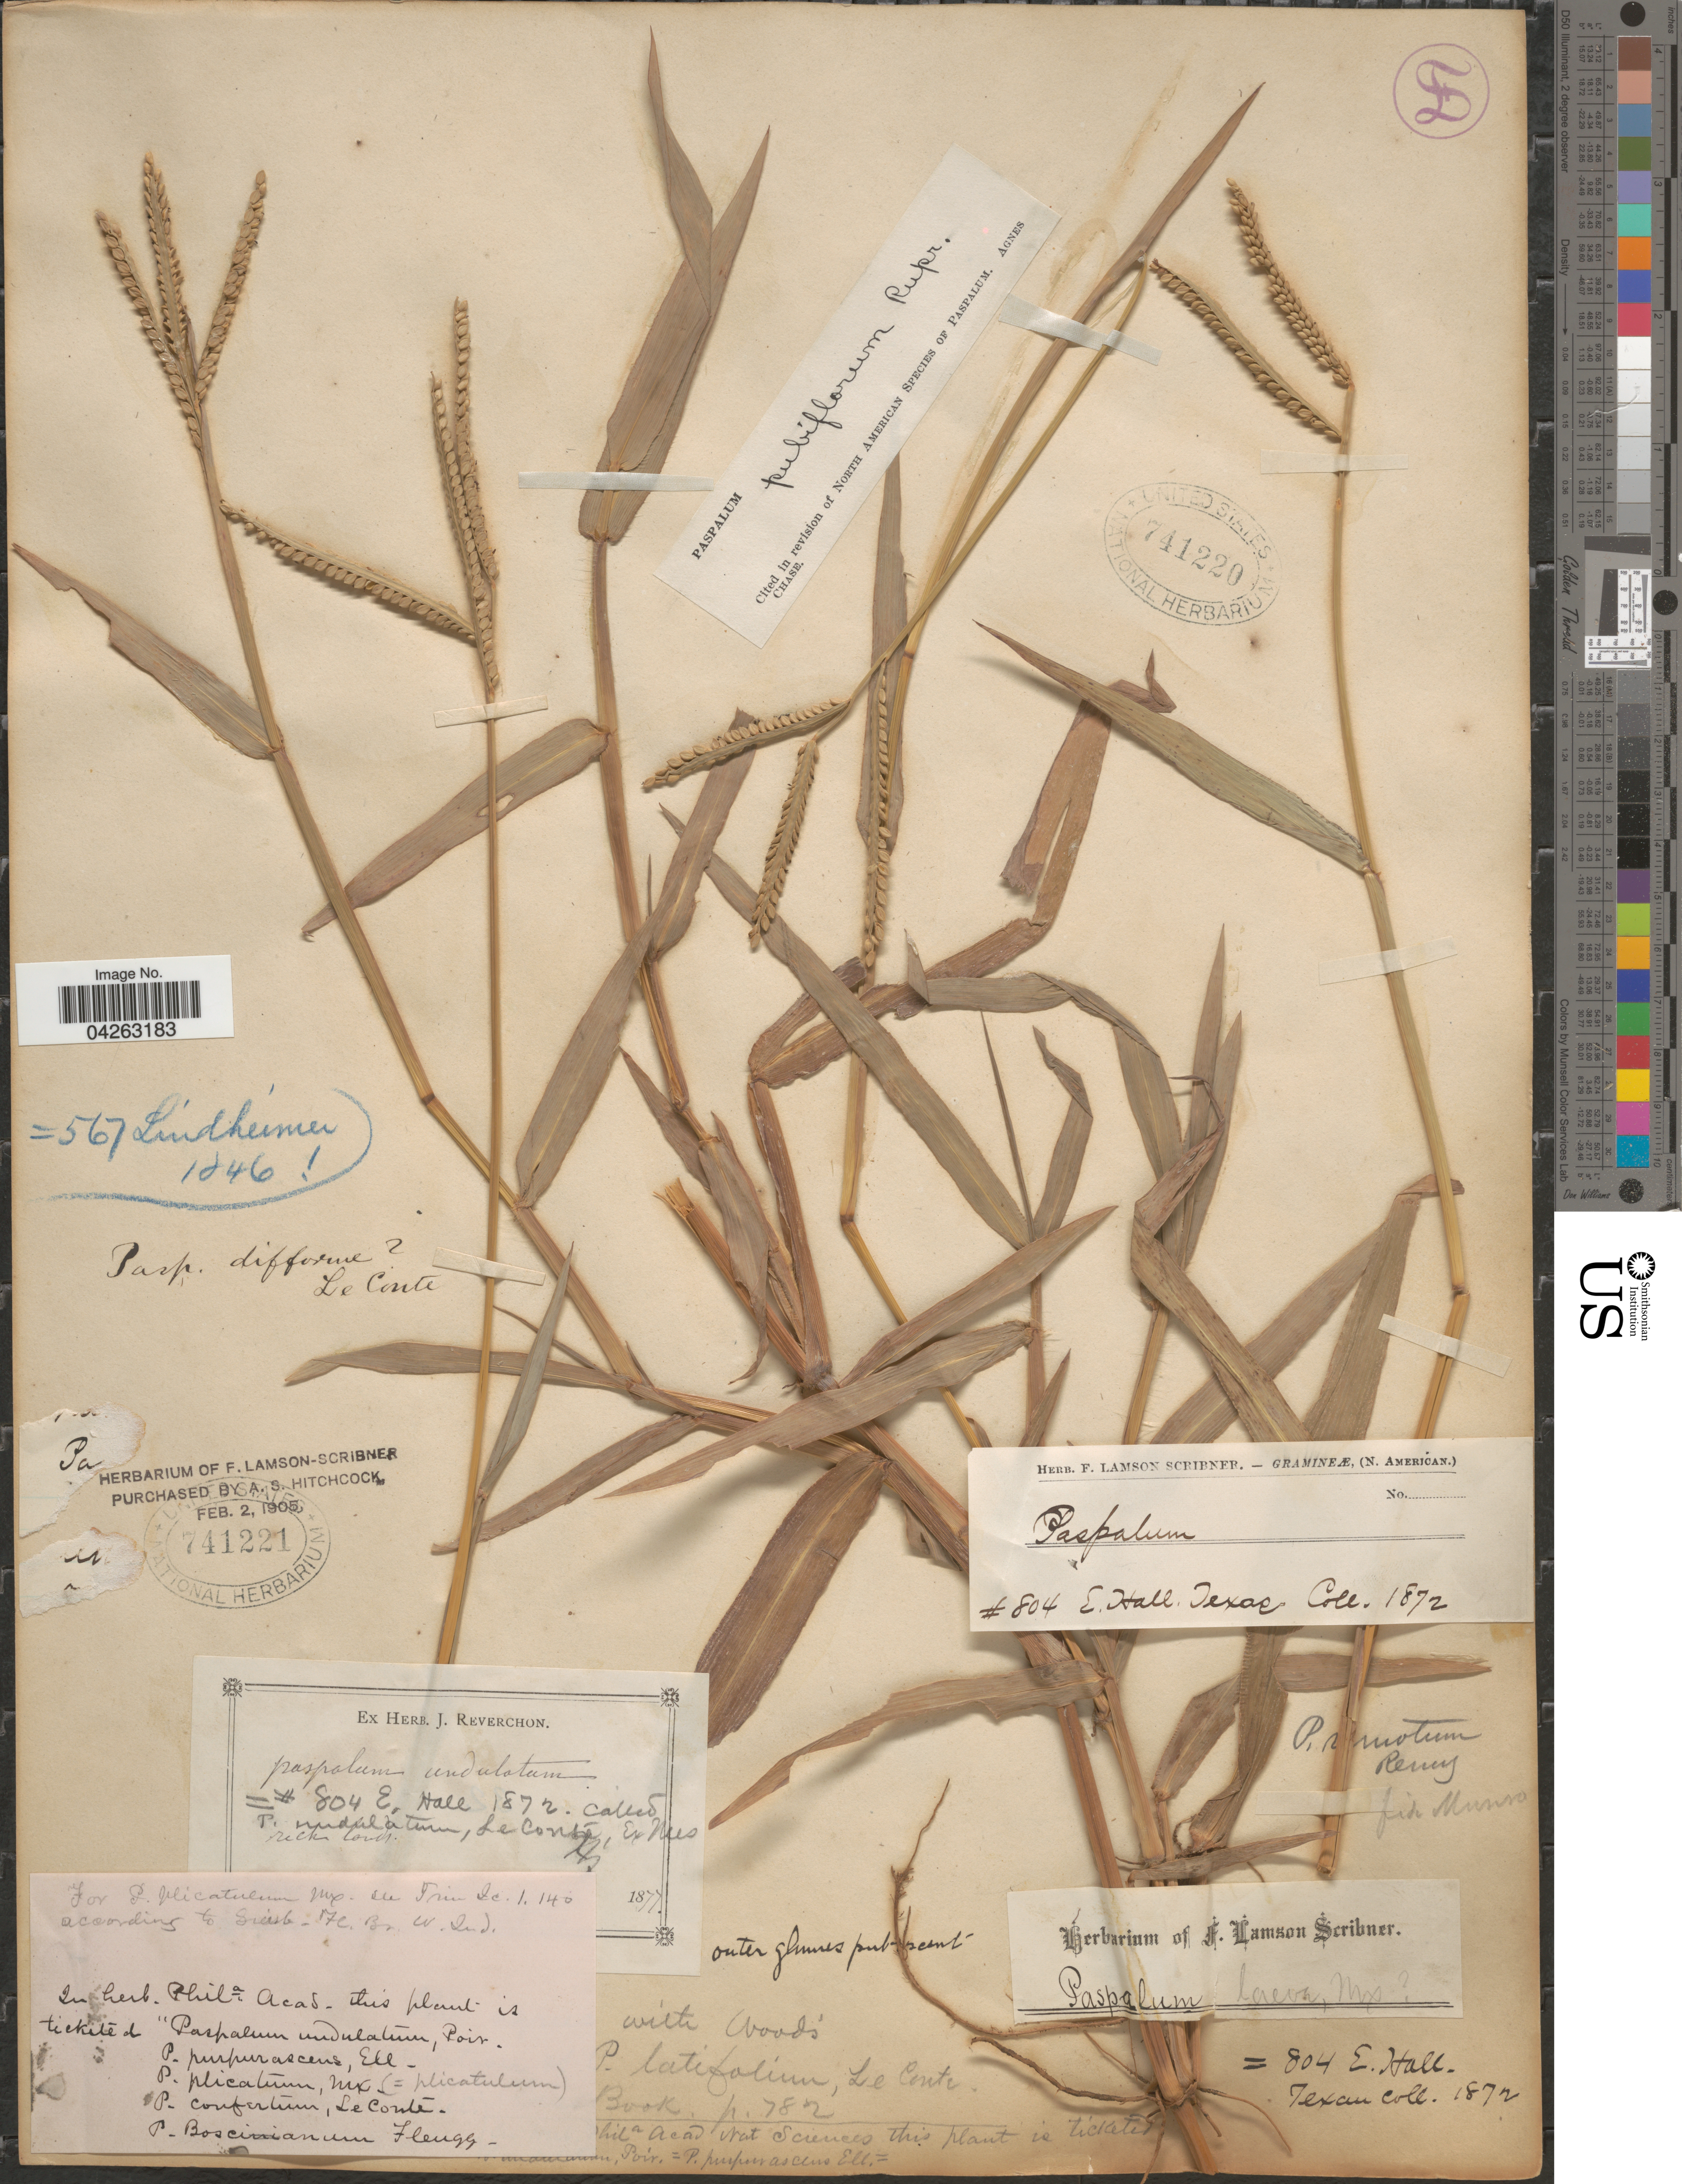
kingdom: Plantae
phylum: Tracheophyta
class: Liliopsida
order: Poales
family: Poaceae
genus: Paspalum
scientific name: Paspalum pubiflorum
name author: Rupr. ex E. Fourn.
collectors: E. Hall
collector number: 804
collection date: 1872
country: United States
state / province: Texas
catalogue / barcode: US 741220-2